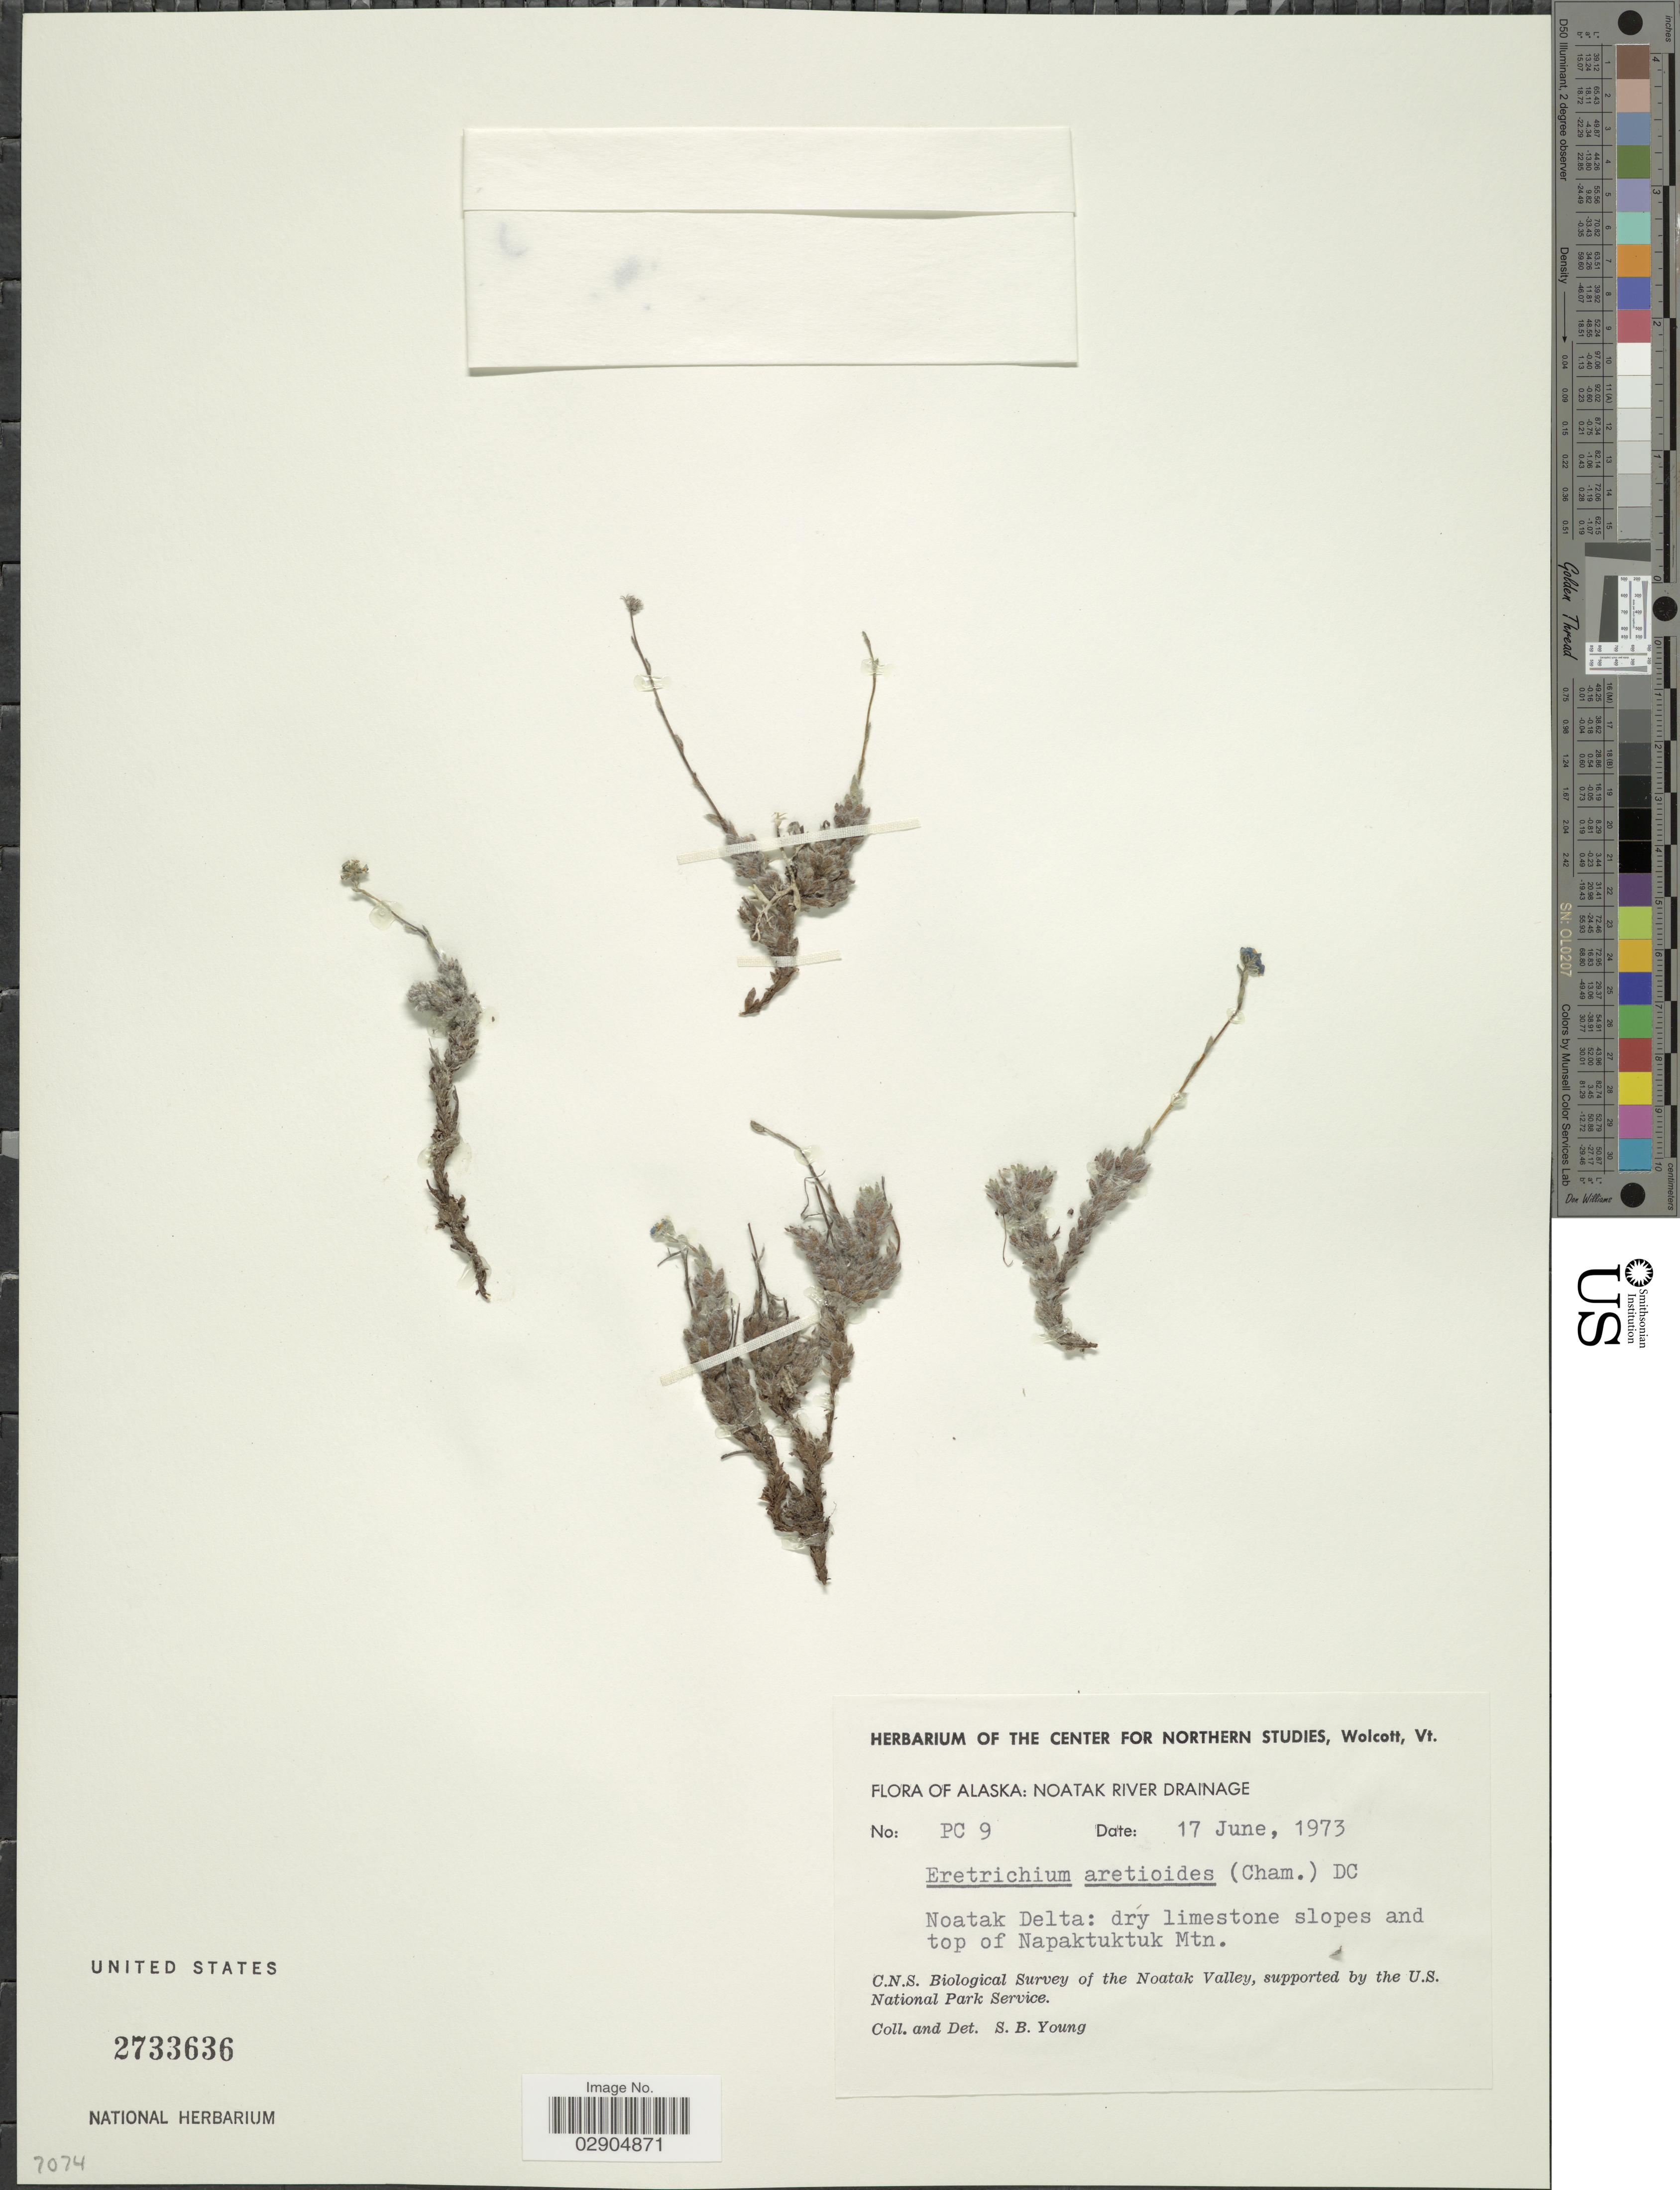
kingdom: Plantae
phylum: Tracheophyta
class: Magnoliopsida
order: Boraginales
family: Boraginaceae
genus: Eritrichium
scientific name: Eritrichium aretioides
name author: (Cham.) DC.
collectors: S. Young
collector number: PC 9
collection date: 1973-06-17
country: United States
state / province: Alaska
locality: Alaska: Noatak River Drainage, Noatak Delta: dry limestone slopes and top of Napaktuktuk Mtn.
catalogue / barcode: US 2733636